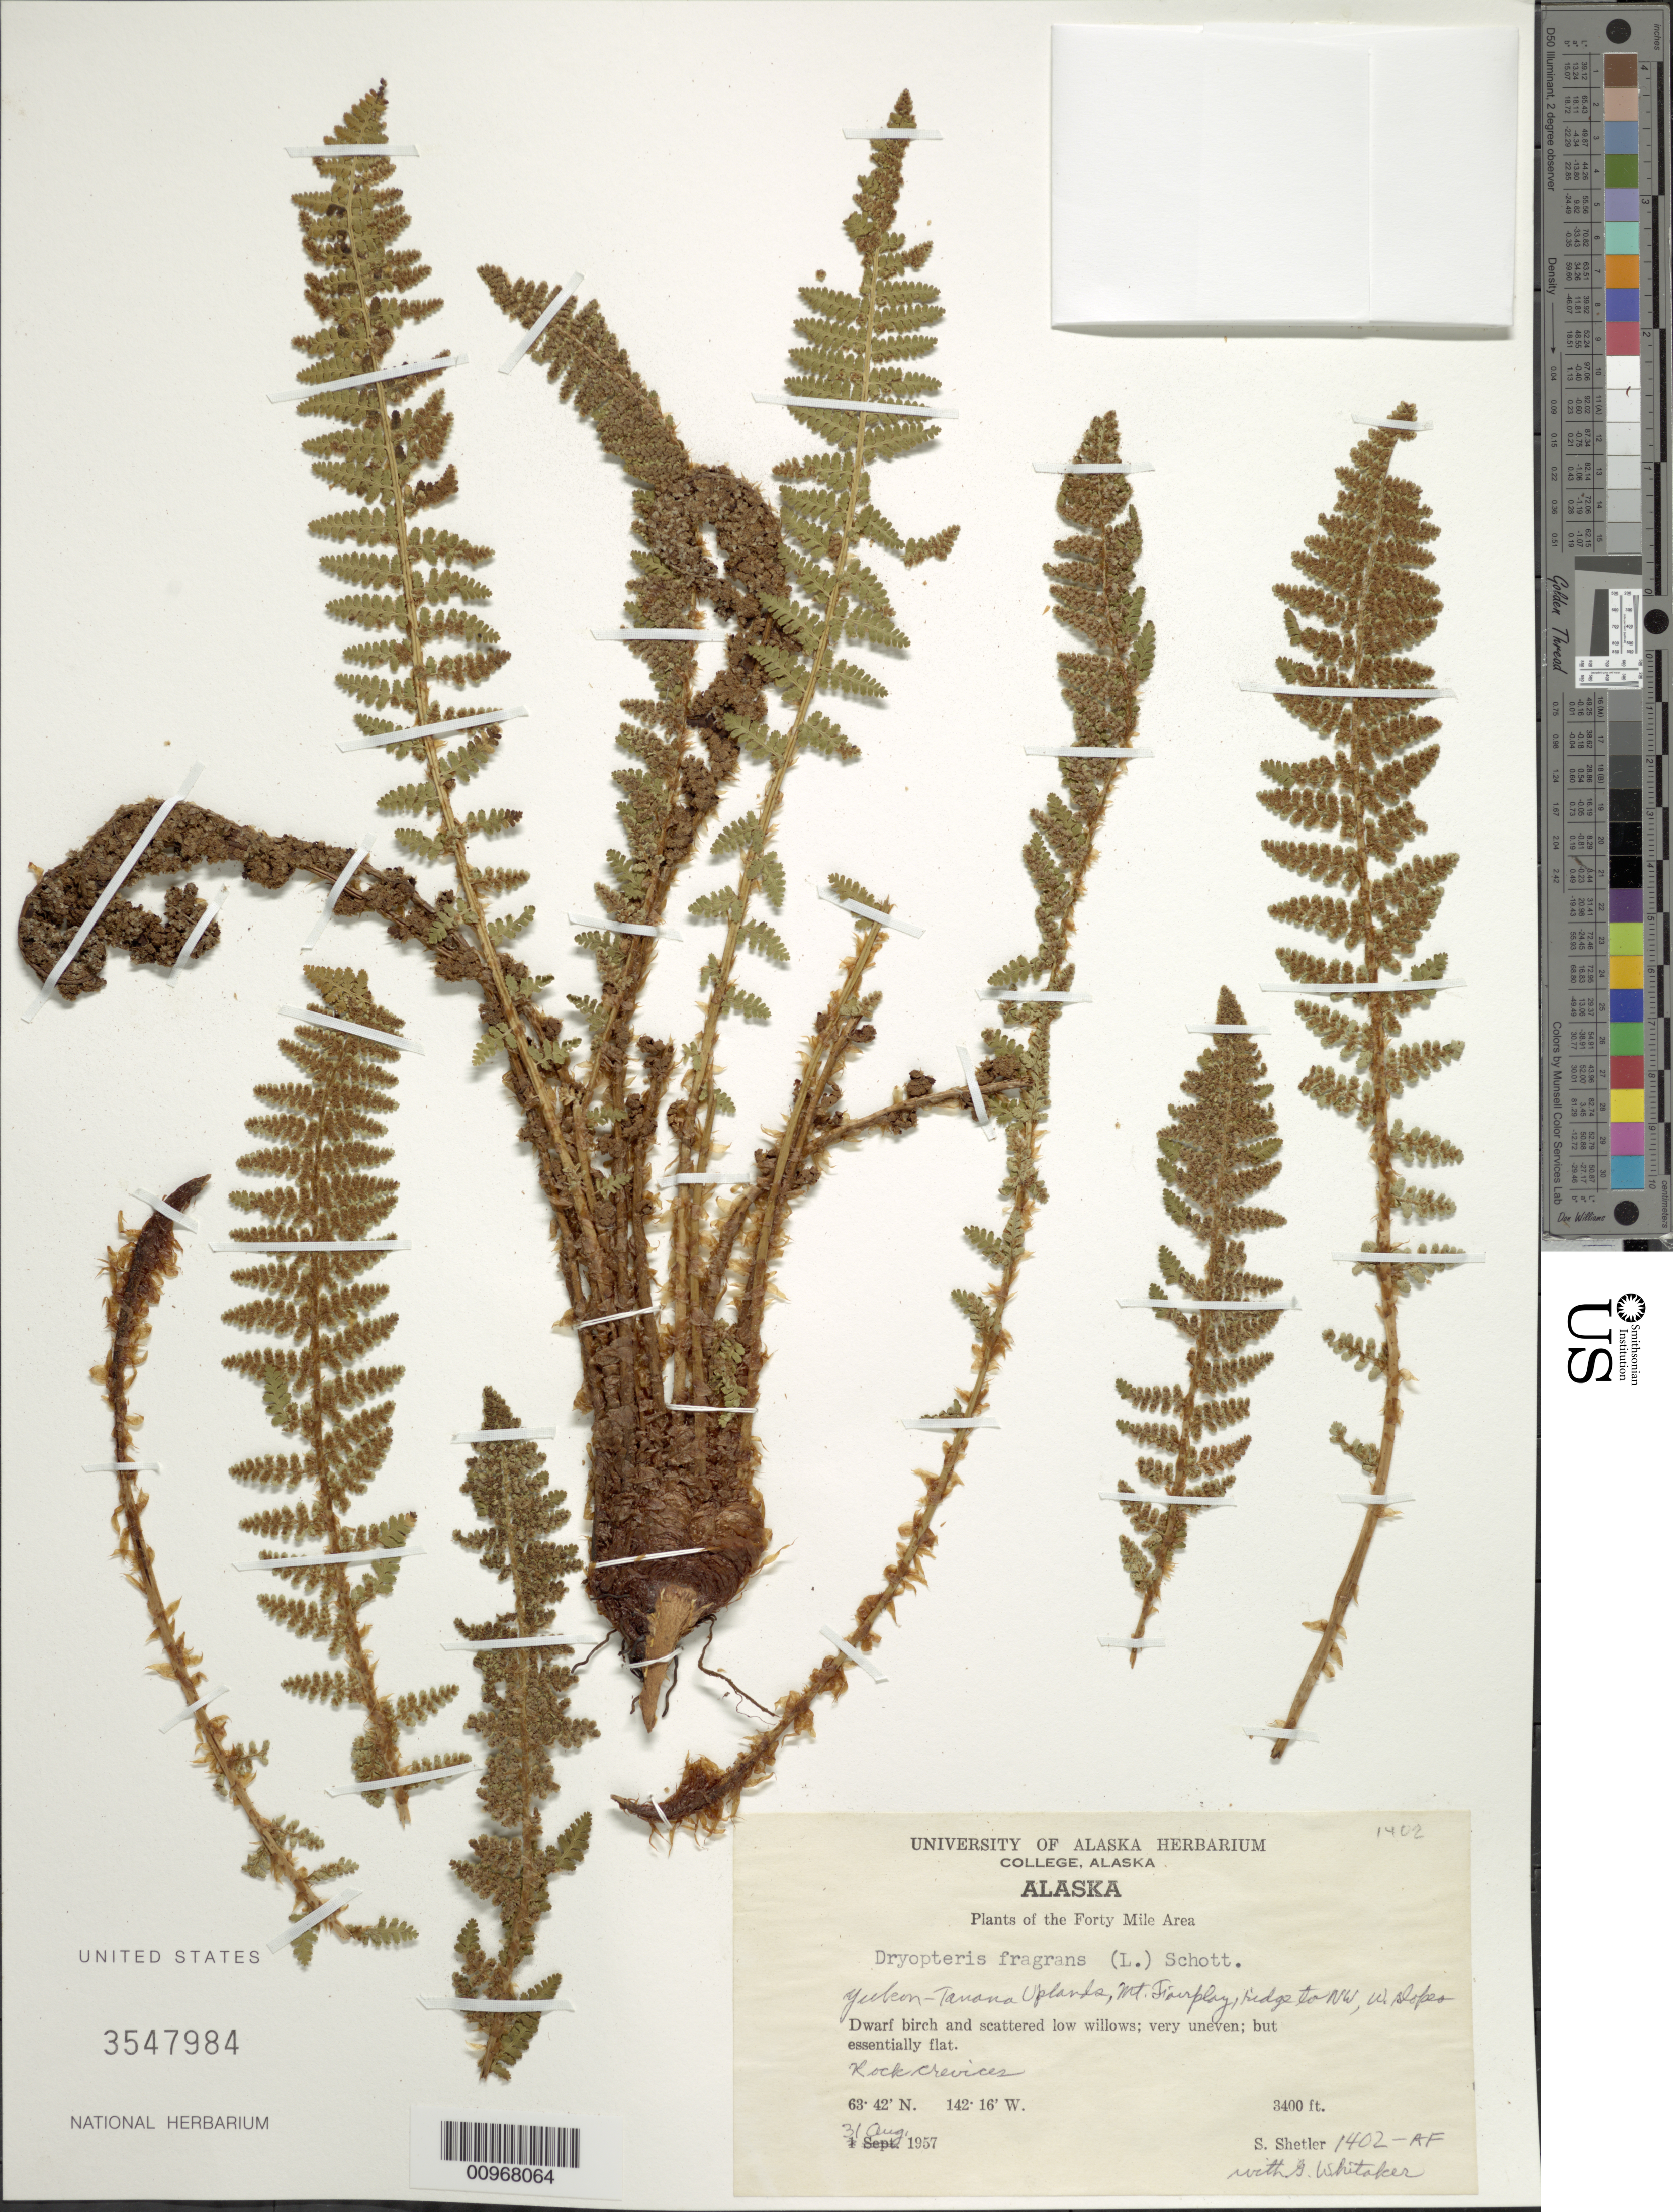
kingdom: Plantae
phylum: Tracheophyta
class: Polypodiopsida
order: Polypodiales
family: Dryopteridaceae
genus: Dryopteris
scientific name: Dryopteris fragrans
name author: (L.) Schott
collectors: S. Shetler & G. Whitaker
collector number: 1402-AF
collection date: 1957-08-31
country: United States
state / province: Alaska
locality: Forty Mile Area, Yuken-Tanana Uplands, Mt. Fairplay, ridge town NW, w slopes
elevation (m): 1036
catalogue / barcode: US 3547984